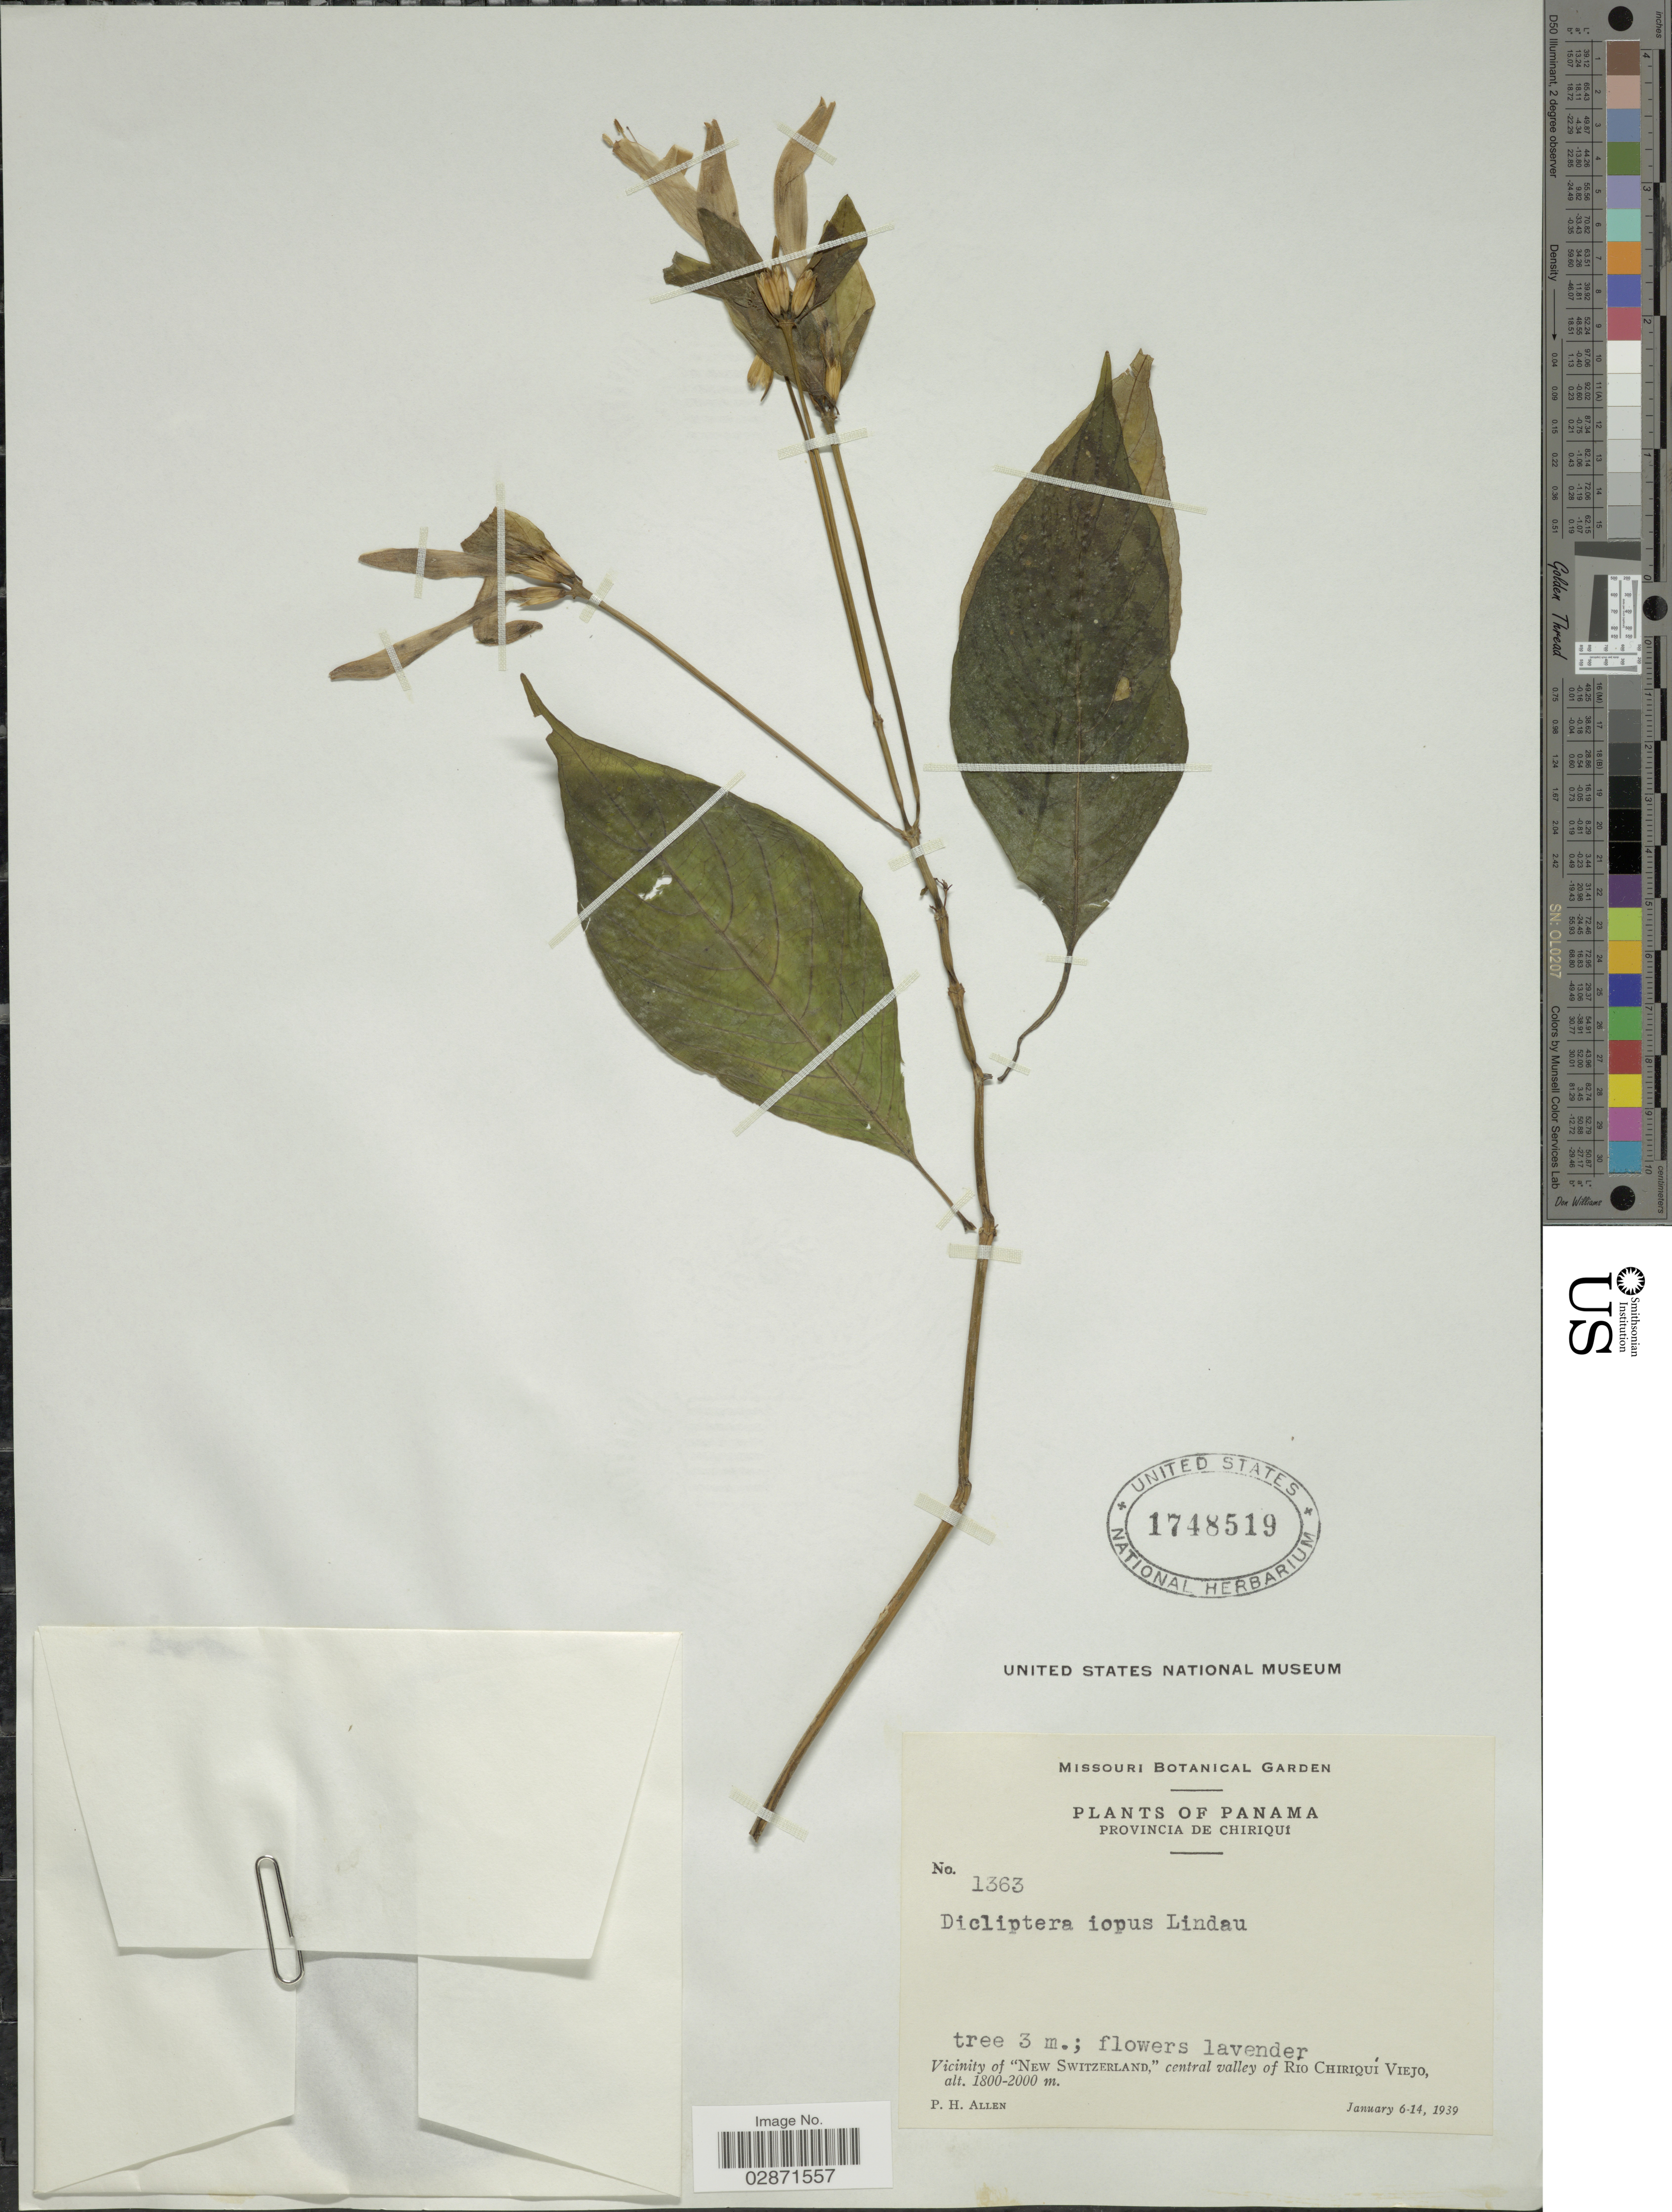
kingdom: Plantae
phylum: Tracheophyta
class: Magnoliopsida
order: Lamiales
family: Acanthaceae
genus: Dicliptera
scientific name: Dicliptera iopus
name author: Lindau in Pittier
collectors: P. H. Allen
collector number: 1363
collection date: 1939-01-06/1939-01-14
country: Panama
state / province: Chiriqui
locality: Vicinity of "New Switzerland", central valley of Río Chiriqui Viejo.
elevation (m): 1800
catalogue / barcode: US 1748519